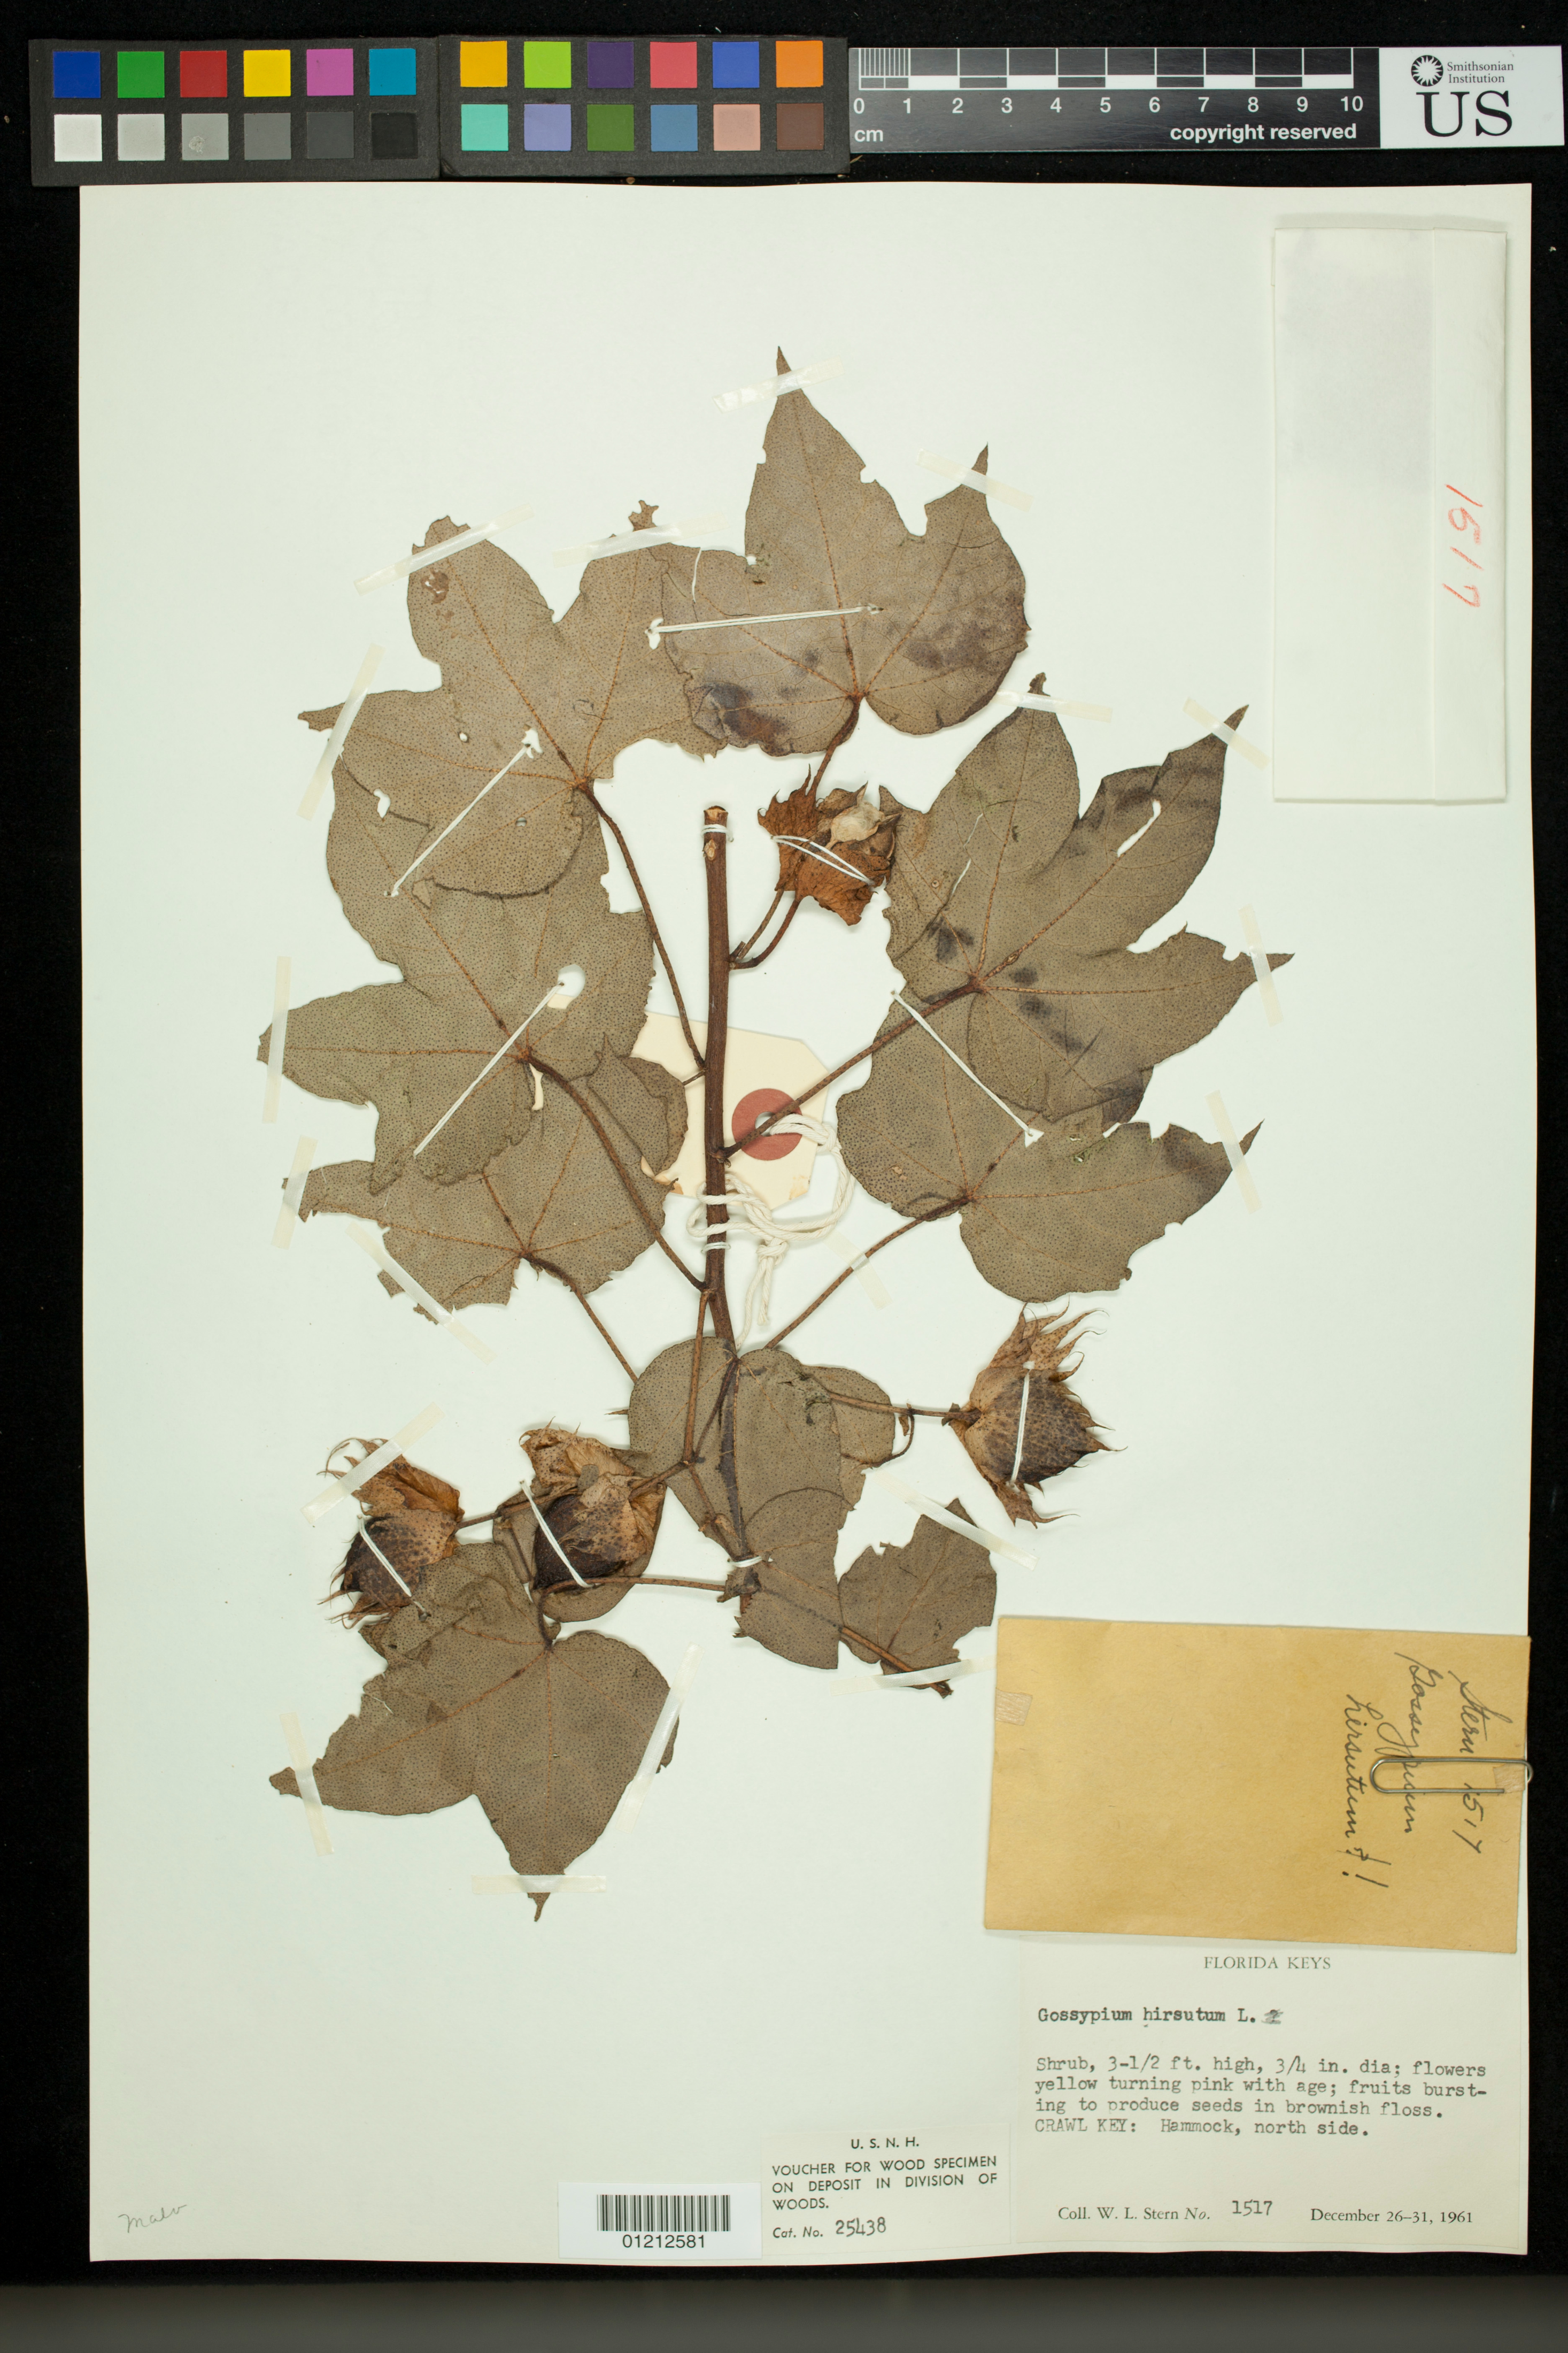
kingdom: Plantae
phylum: Tracheophyta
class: Magnoliopsida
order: Malvales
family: Malvaceae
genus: Gossypium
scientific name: Gossypium hirsutum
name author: L.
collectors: W. L. Stern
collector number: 1517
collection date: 1961-12-26/1961-12-31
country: United States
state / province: Florida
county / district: Monroe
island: Crawl Key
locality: Hammock, north side.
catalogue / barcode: US 25438